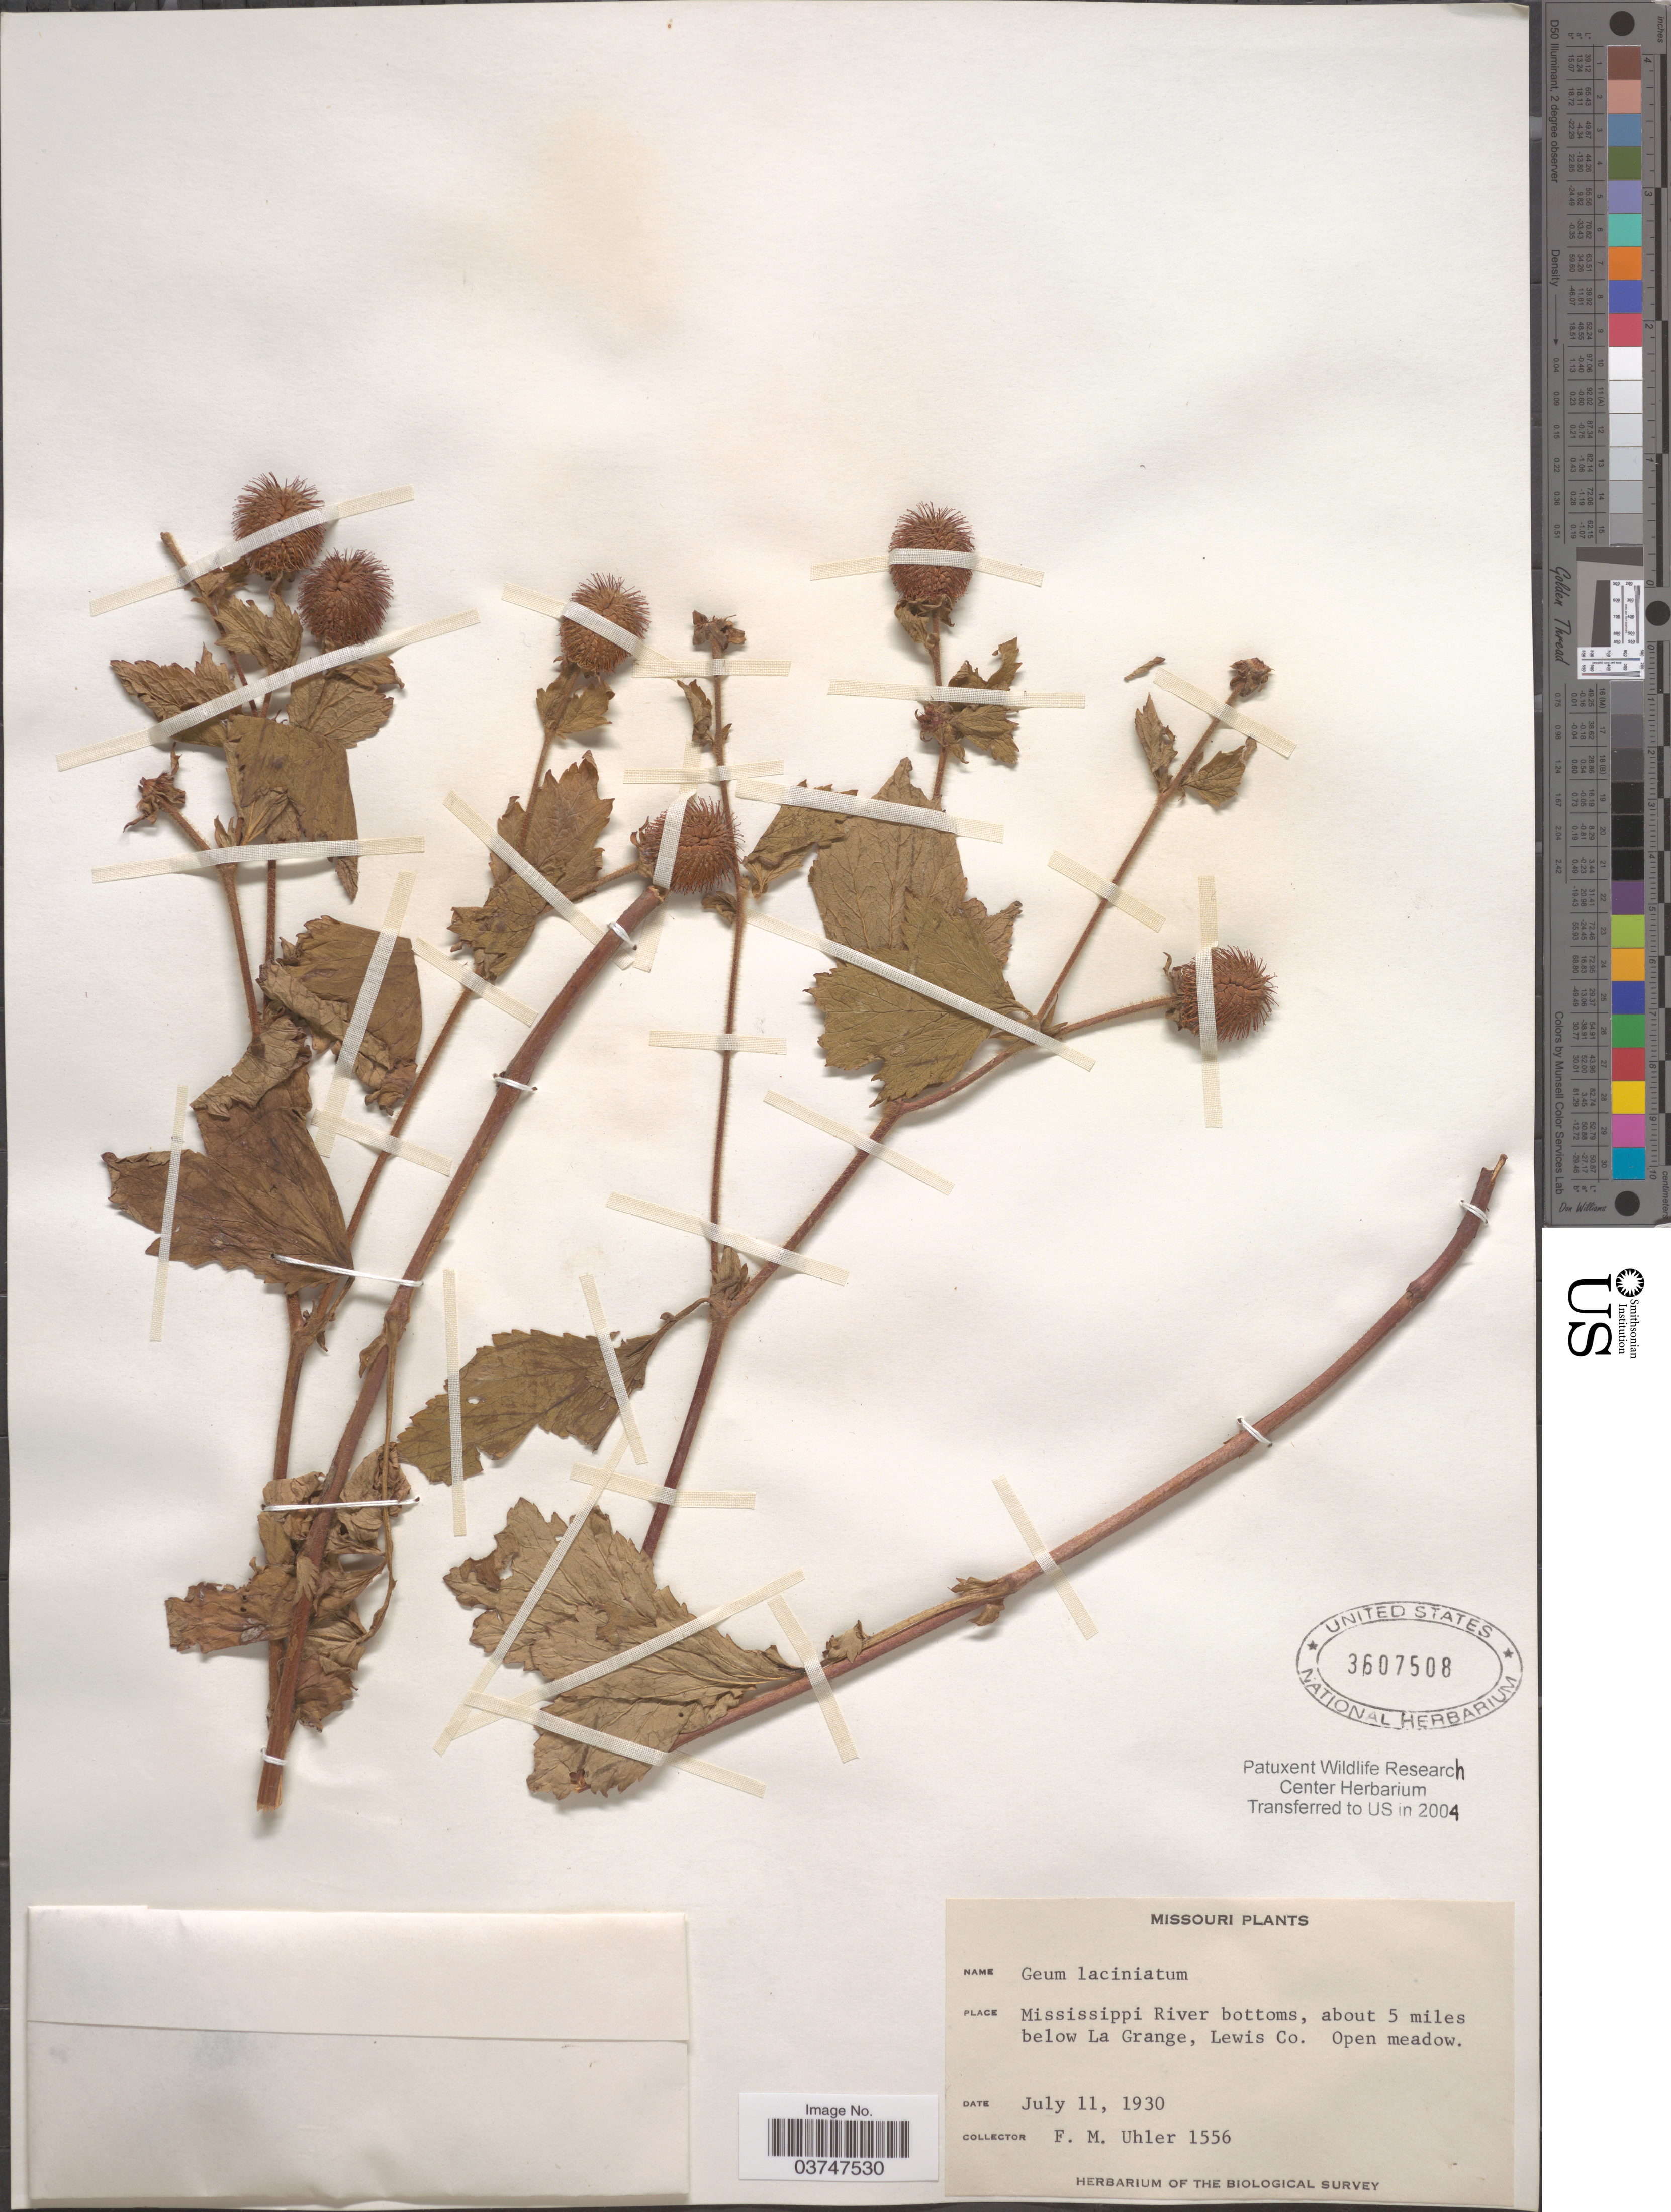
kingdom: Plantae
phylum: Tracheophyta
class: Magnoliopsida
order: Rosales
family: Rosaceae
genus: Geum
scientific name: Geum laciniatum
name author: Murr.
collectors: F. M. Uhler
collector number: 1556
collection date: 1930-07-11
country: United States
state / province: Missouri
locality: Mississippi River bottoms, about 5 miles below La Grange, Lewis Co.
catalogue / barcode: US 3607508